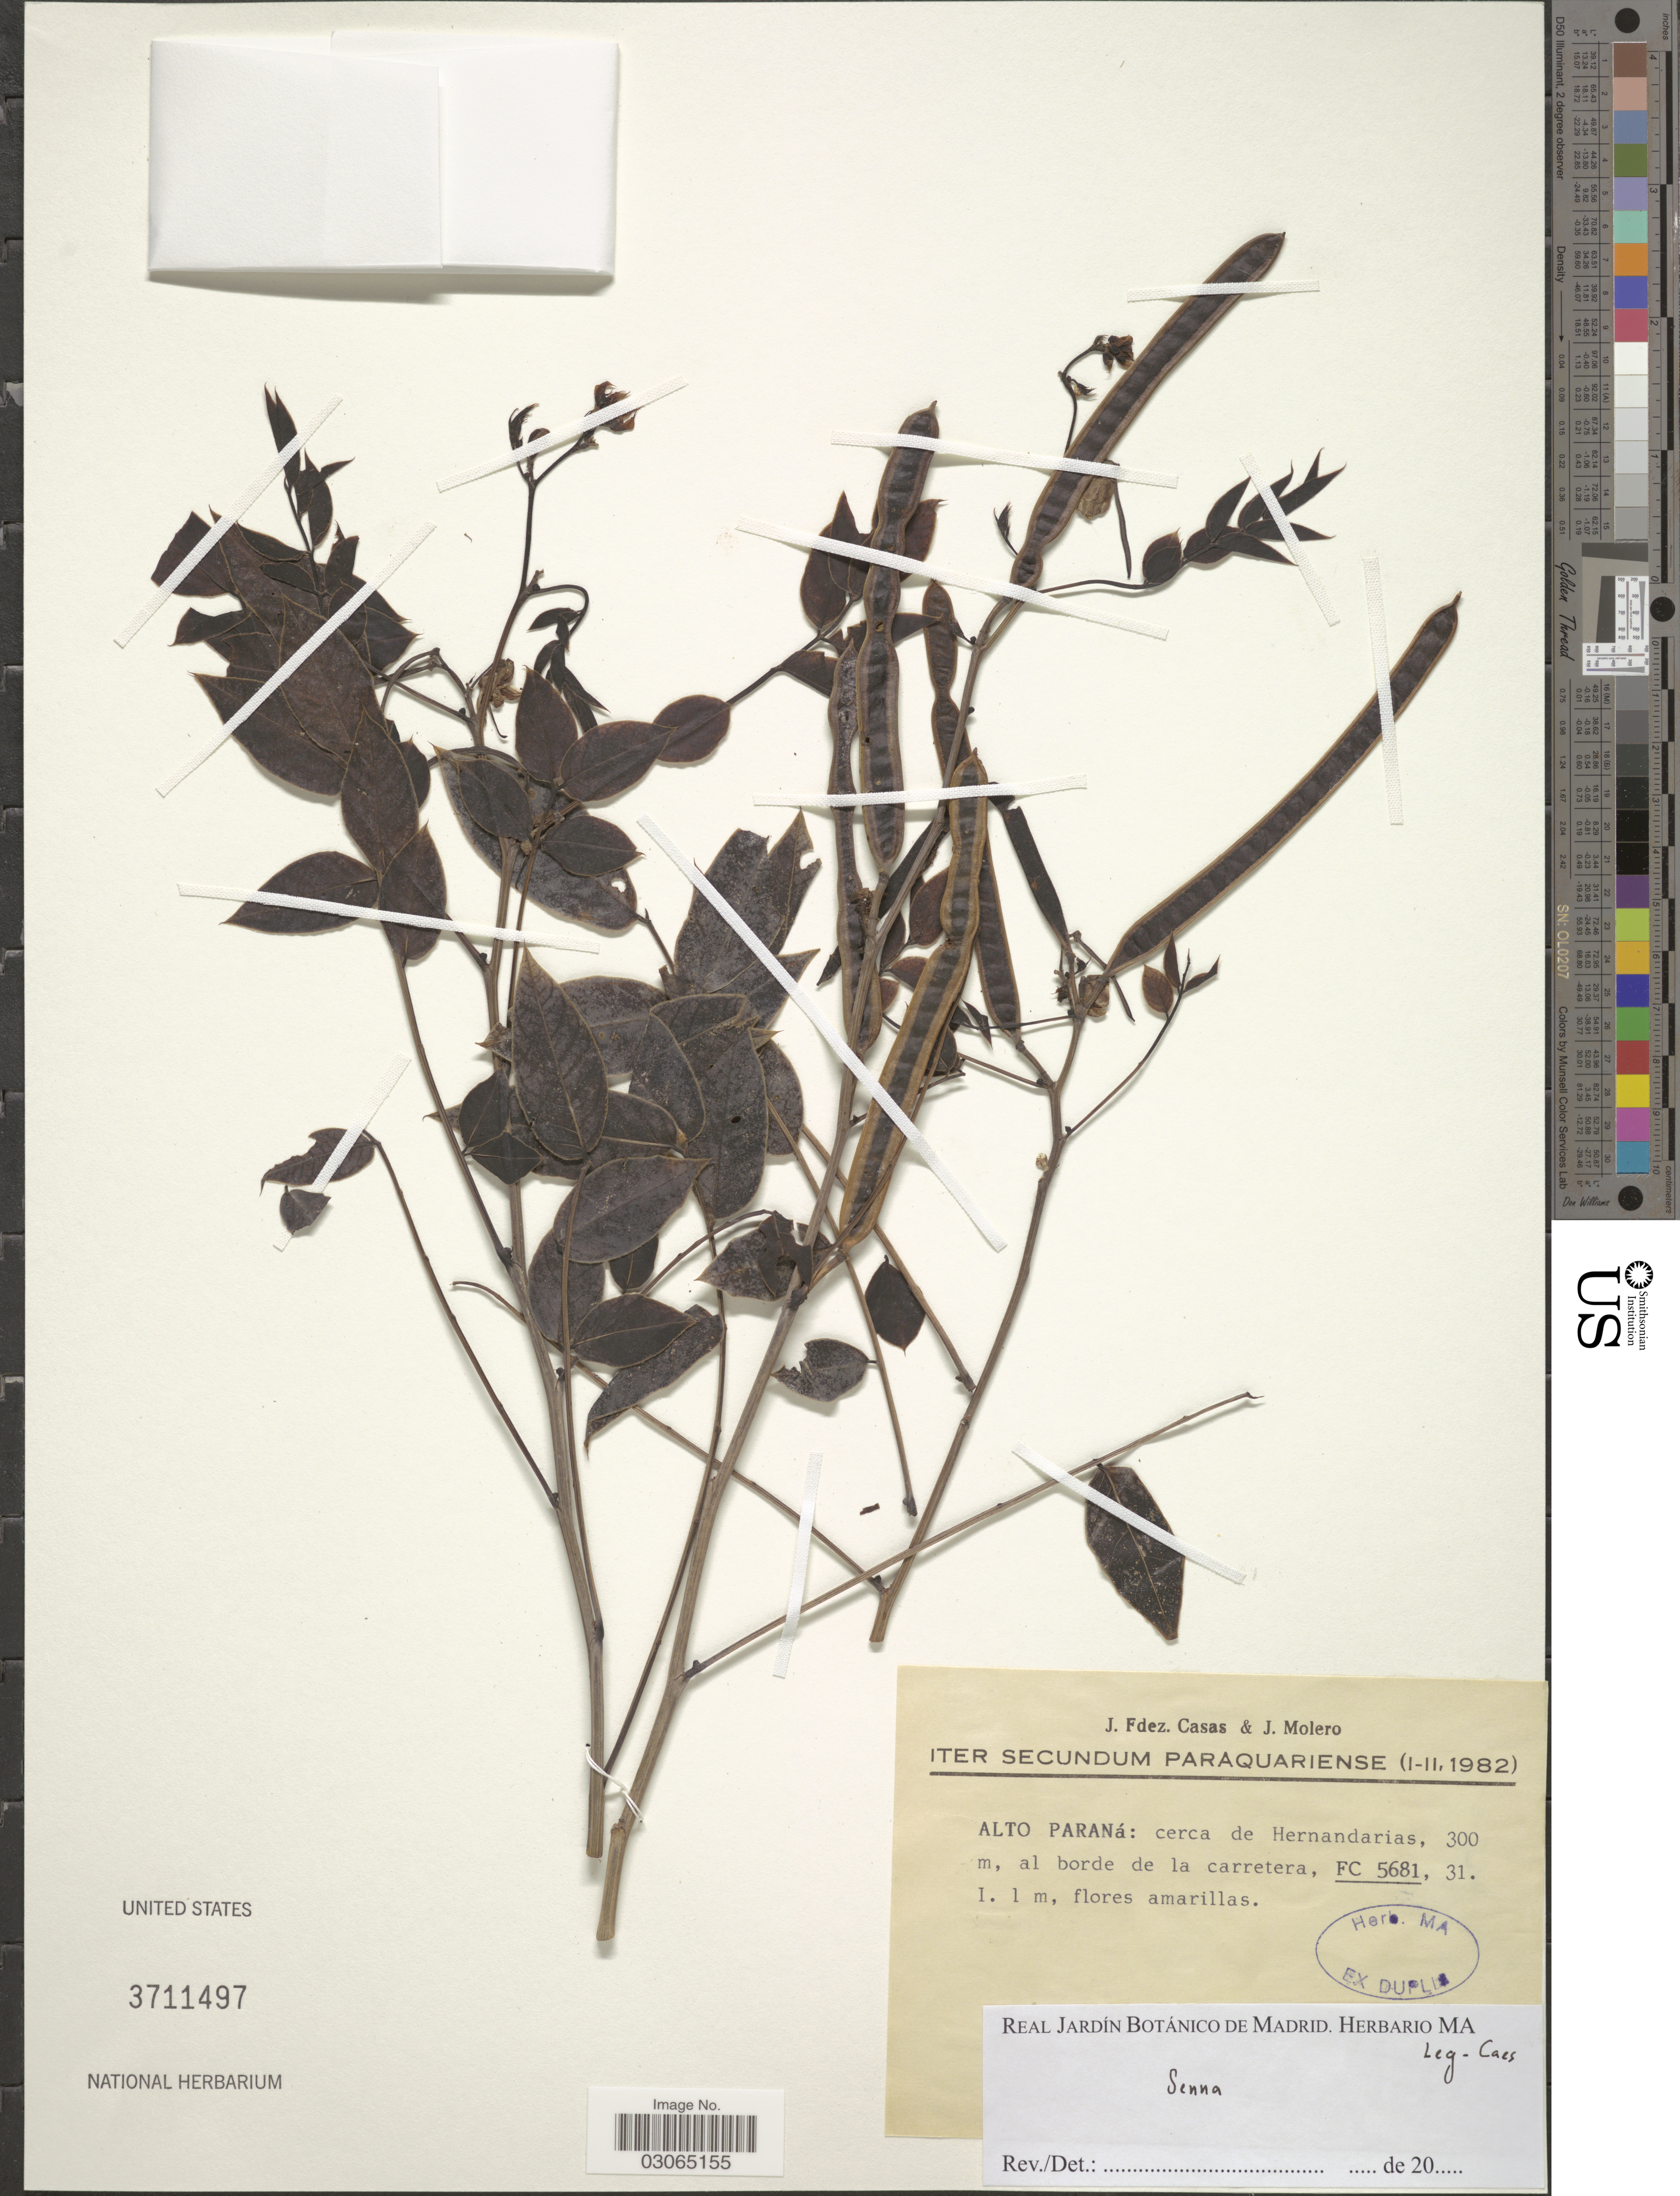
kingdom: Plantae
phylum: Tracheophyta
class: Magnoliopsida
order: Fabales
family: Fabaceae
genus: Senna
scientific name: Senna sp.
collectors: J. Casas & J. Molero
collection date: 1982-01/1982-02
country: Paraguay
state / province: Alto Parana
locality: Cerca de Hernandarias, al borde de la carretera, FC 5681.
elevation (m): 300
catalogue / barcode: US 3711497